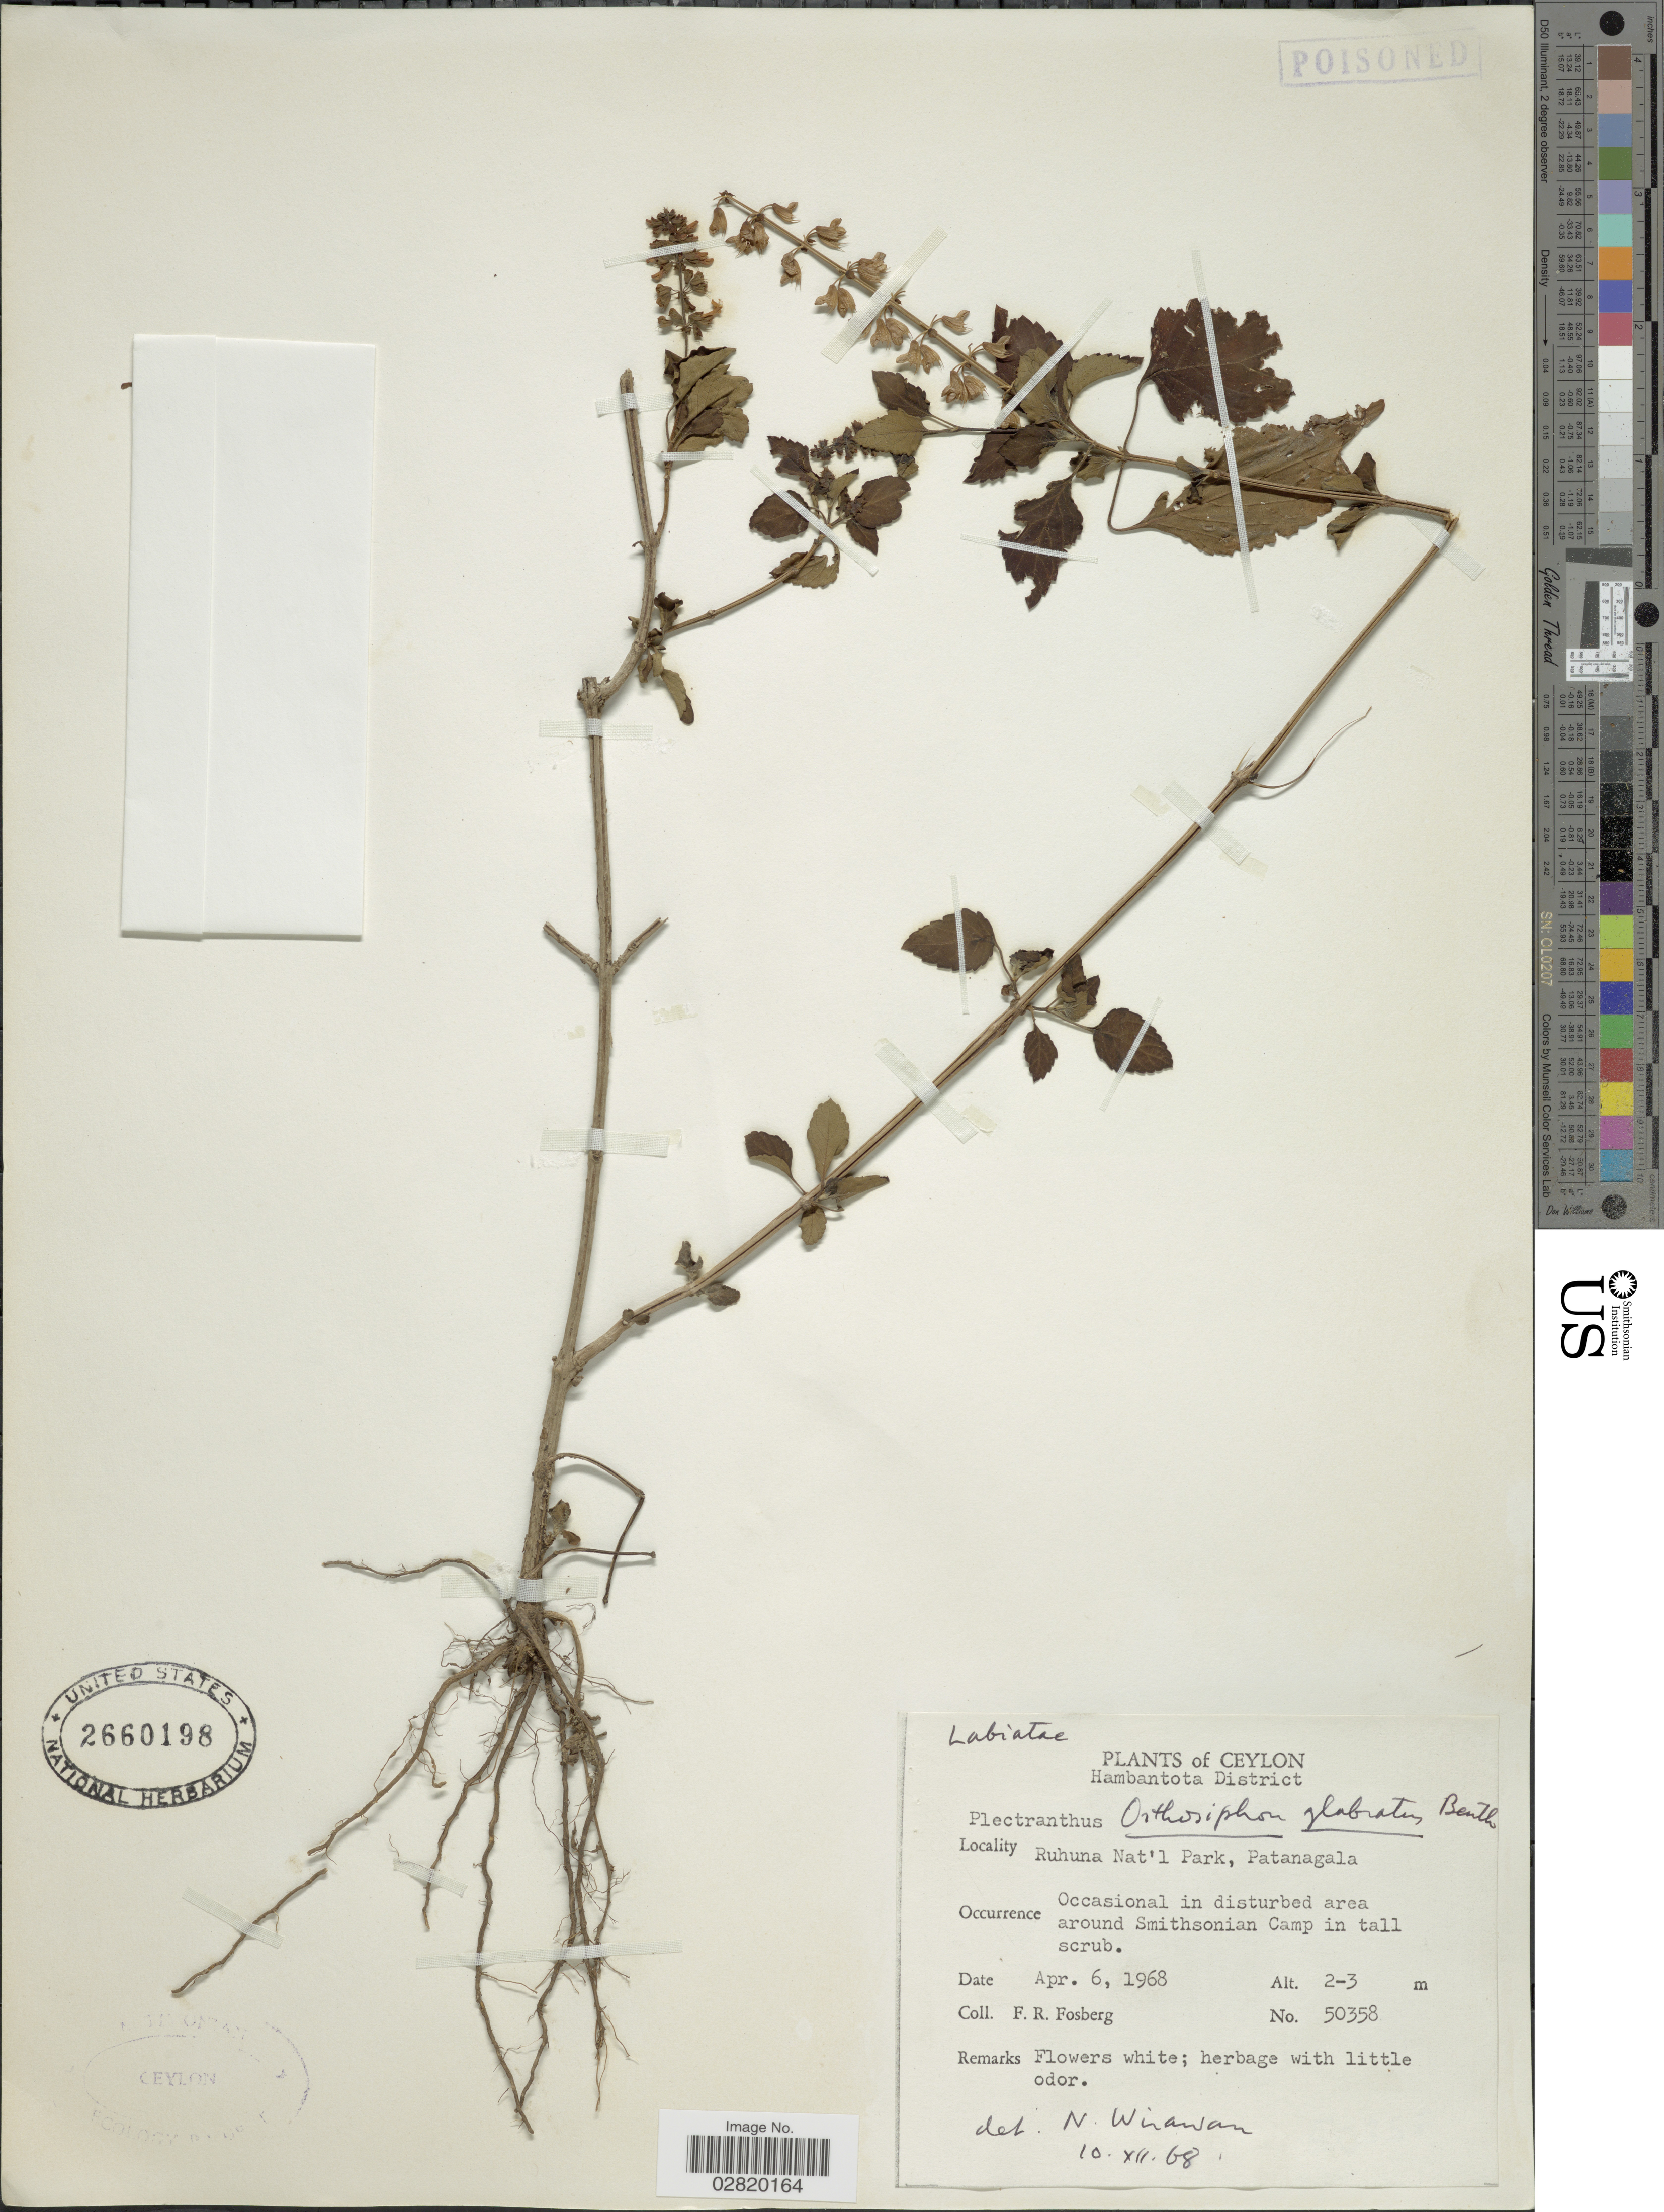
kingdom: Plantae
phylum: Tracheophyta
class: Magnoliopsida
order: Lamiales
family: Lamiaceae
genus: Orthosiphon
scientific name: Orthosiphon glabratus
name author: Benth.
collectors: F. R. Fosberg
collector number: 50358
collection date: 1968-04-06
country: Sri Lanka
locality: Ceylon, Hambantota District, Ruhuna Nat'l Park, Patanagala.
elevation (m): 2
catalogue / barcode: US 2660198